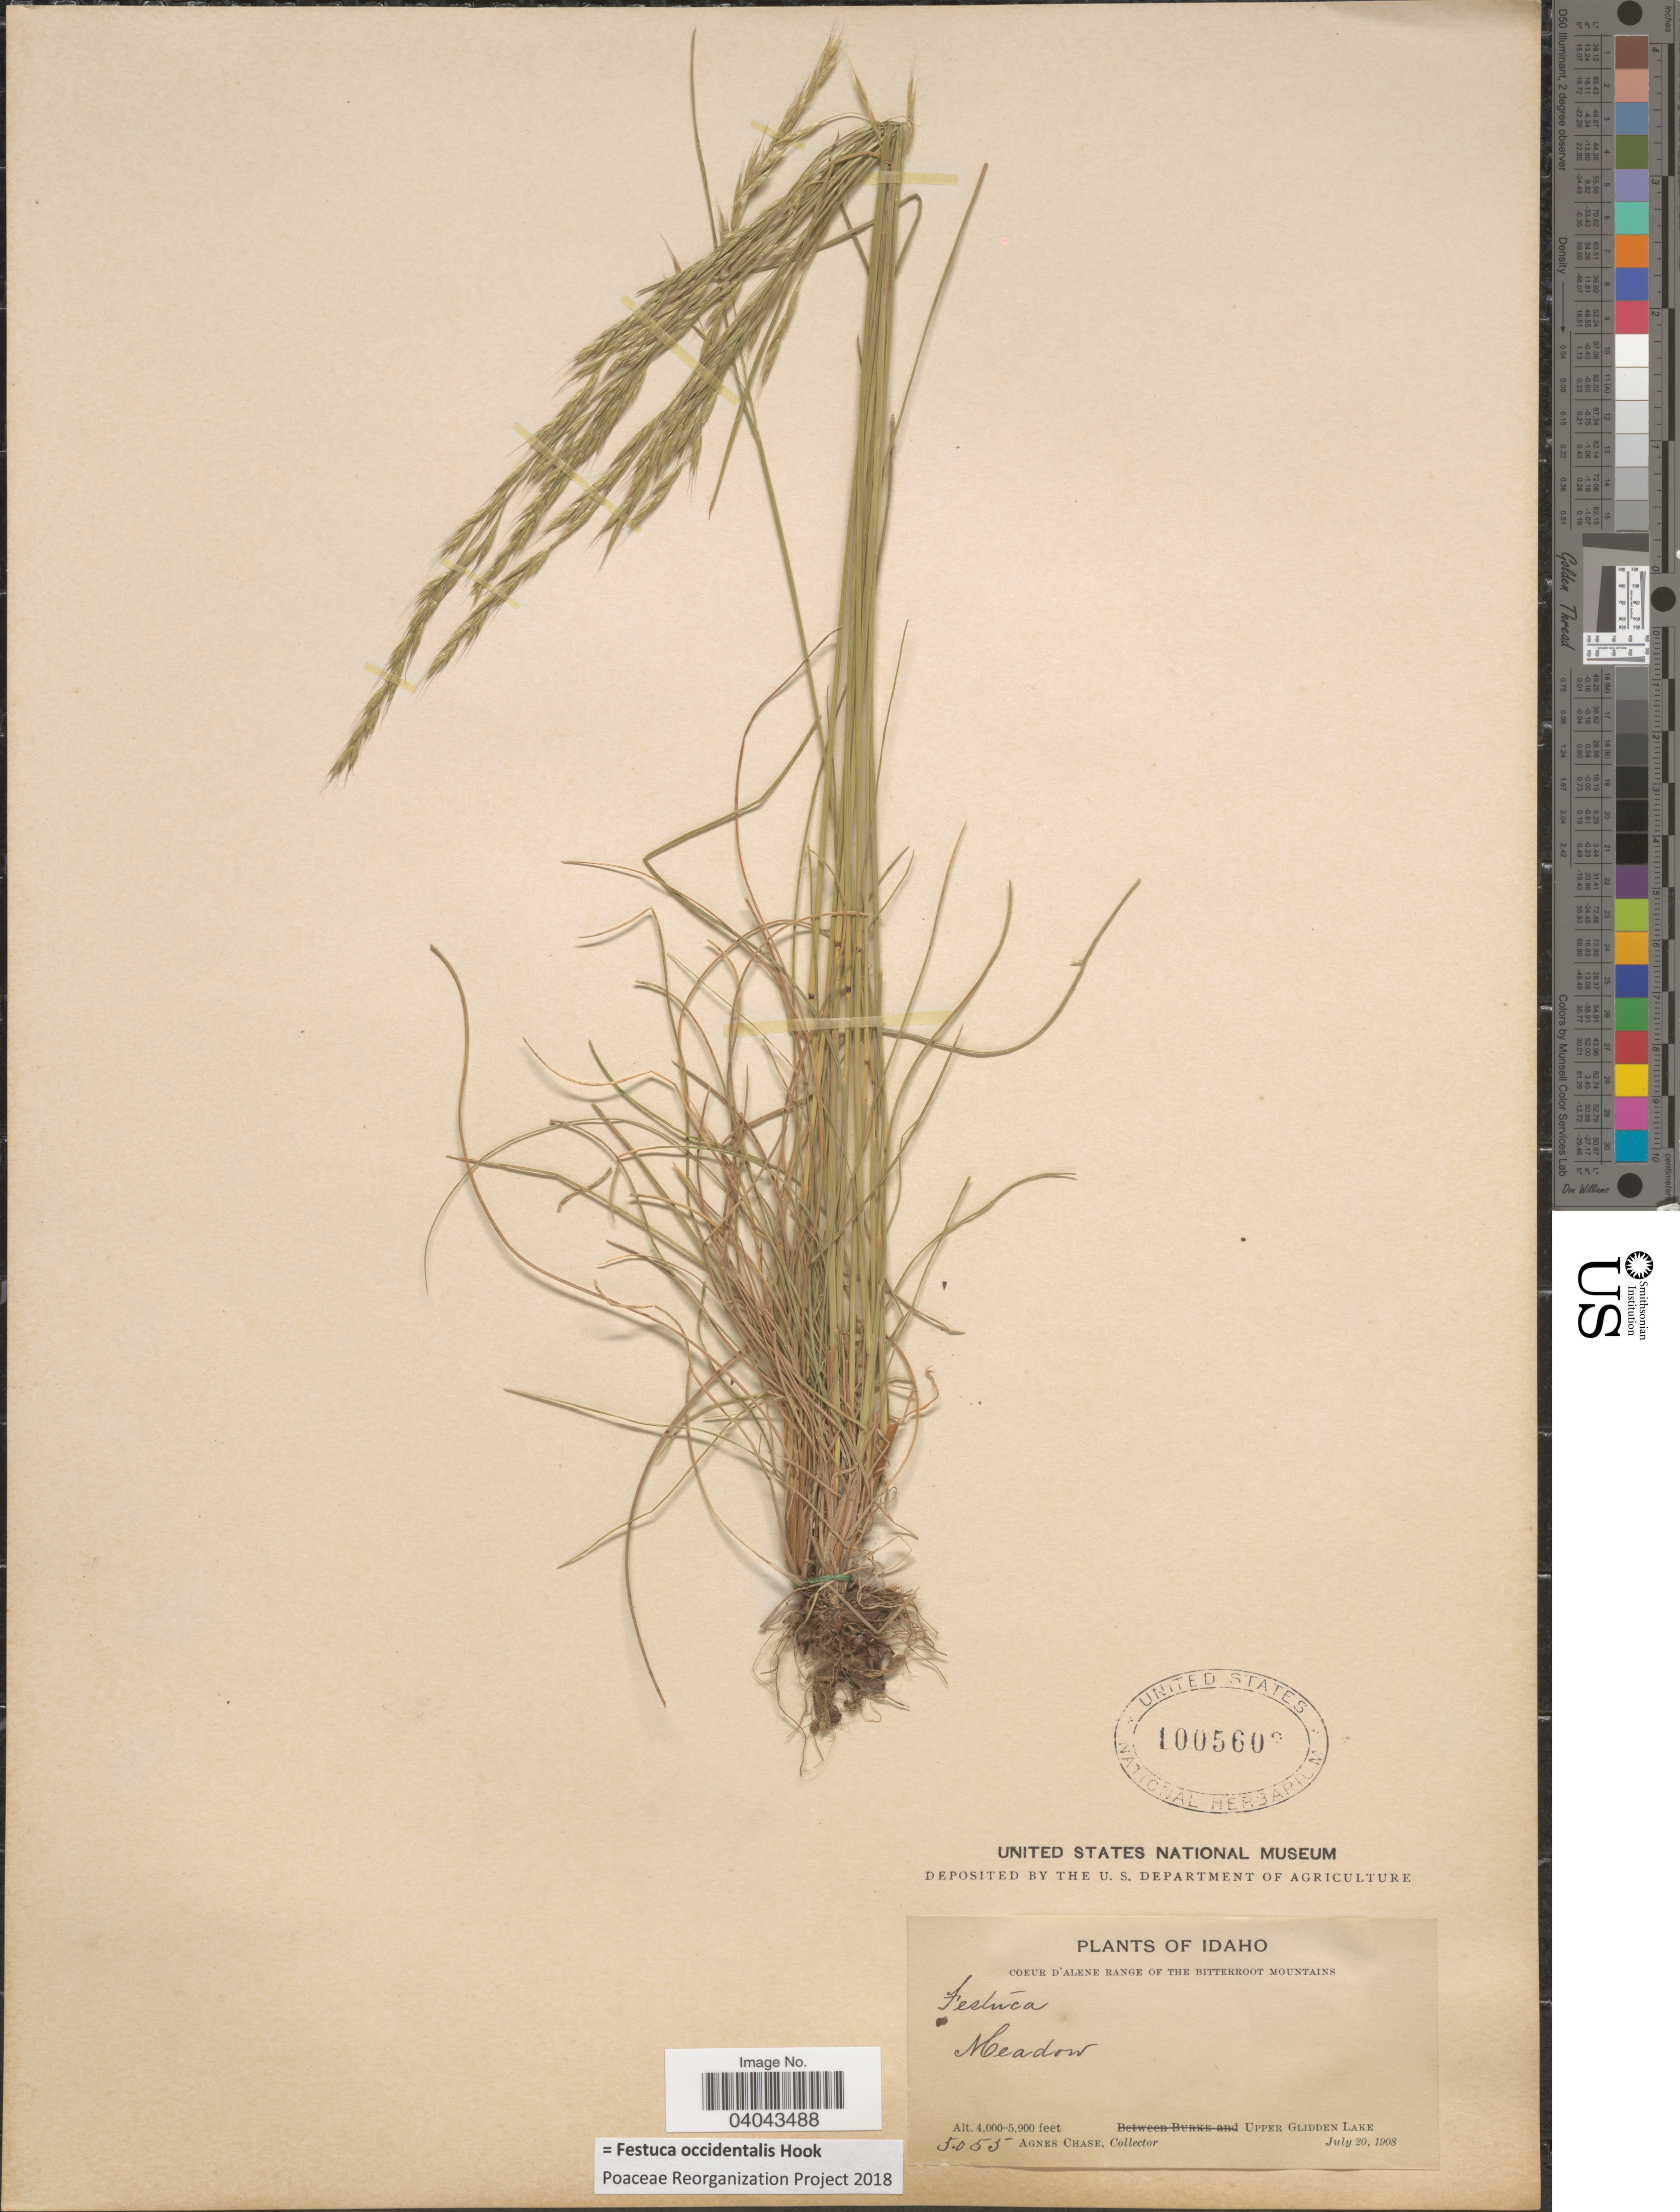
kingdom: Plantae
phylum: Tracheophyta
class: Liliopsida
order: Poales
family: Poaceae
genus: Festuca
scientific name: Festuca occidentalis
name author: Hook.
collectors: A. Chase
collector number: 5055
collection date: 1908-07-20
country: United States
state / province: Idaho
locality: Coeur d' Alene Range of the Bitterroot Mountains. Meadow. Upper Glidden Lake.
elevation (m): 1219